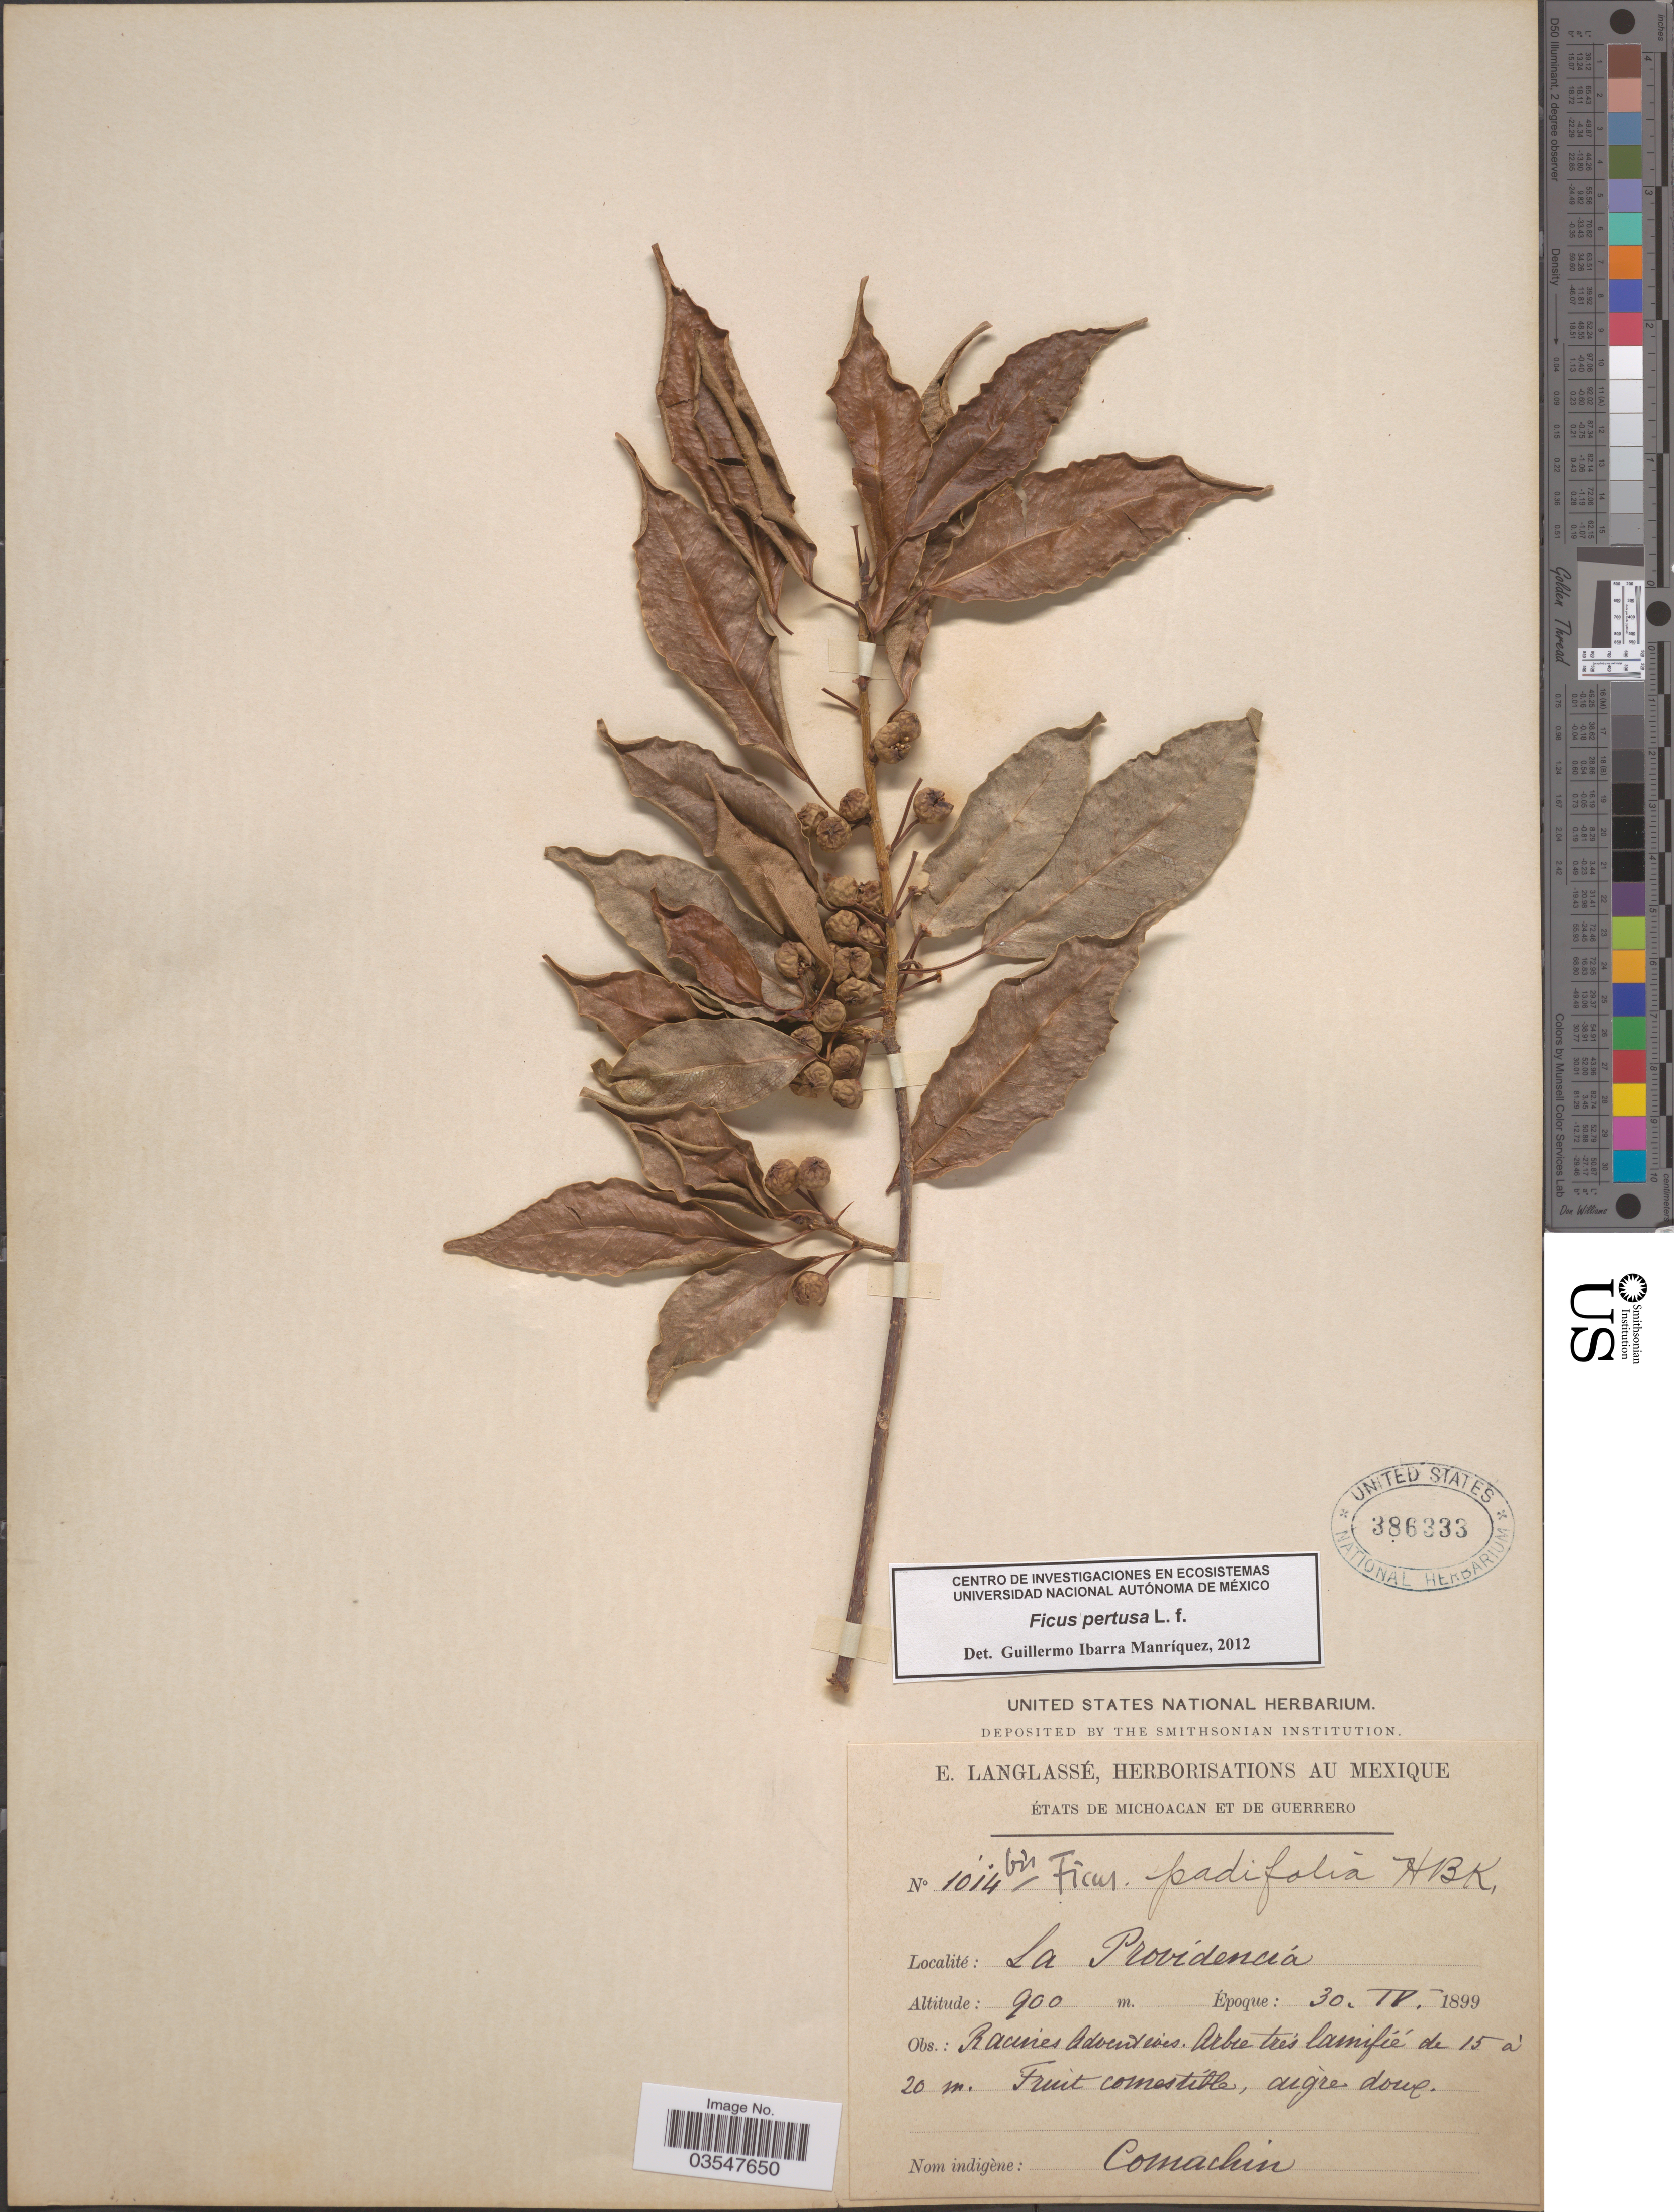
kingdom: Plantae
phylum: Tracheophyta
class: Magnoliopsida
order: Rosales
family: Moraceae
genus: Ficus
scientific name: Ficus pertusa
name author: L. f.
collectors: E. Langlassé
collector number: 1014bis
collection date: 1899-04-30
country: Mexico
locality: États de Michoacan et de Guerrero. La Providencia.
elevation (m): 900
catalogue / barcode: US 386333